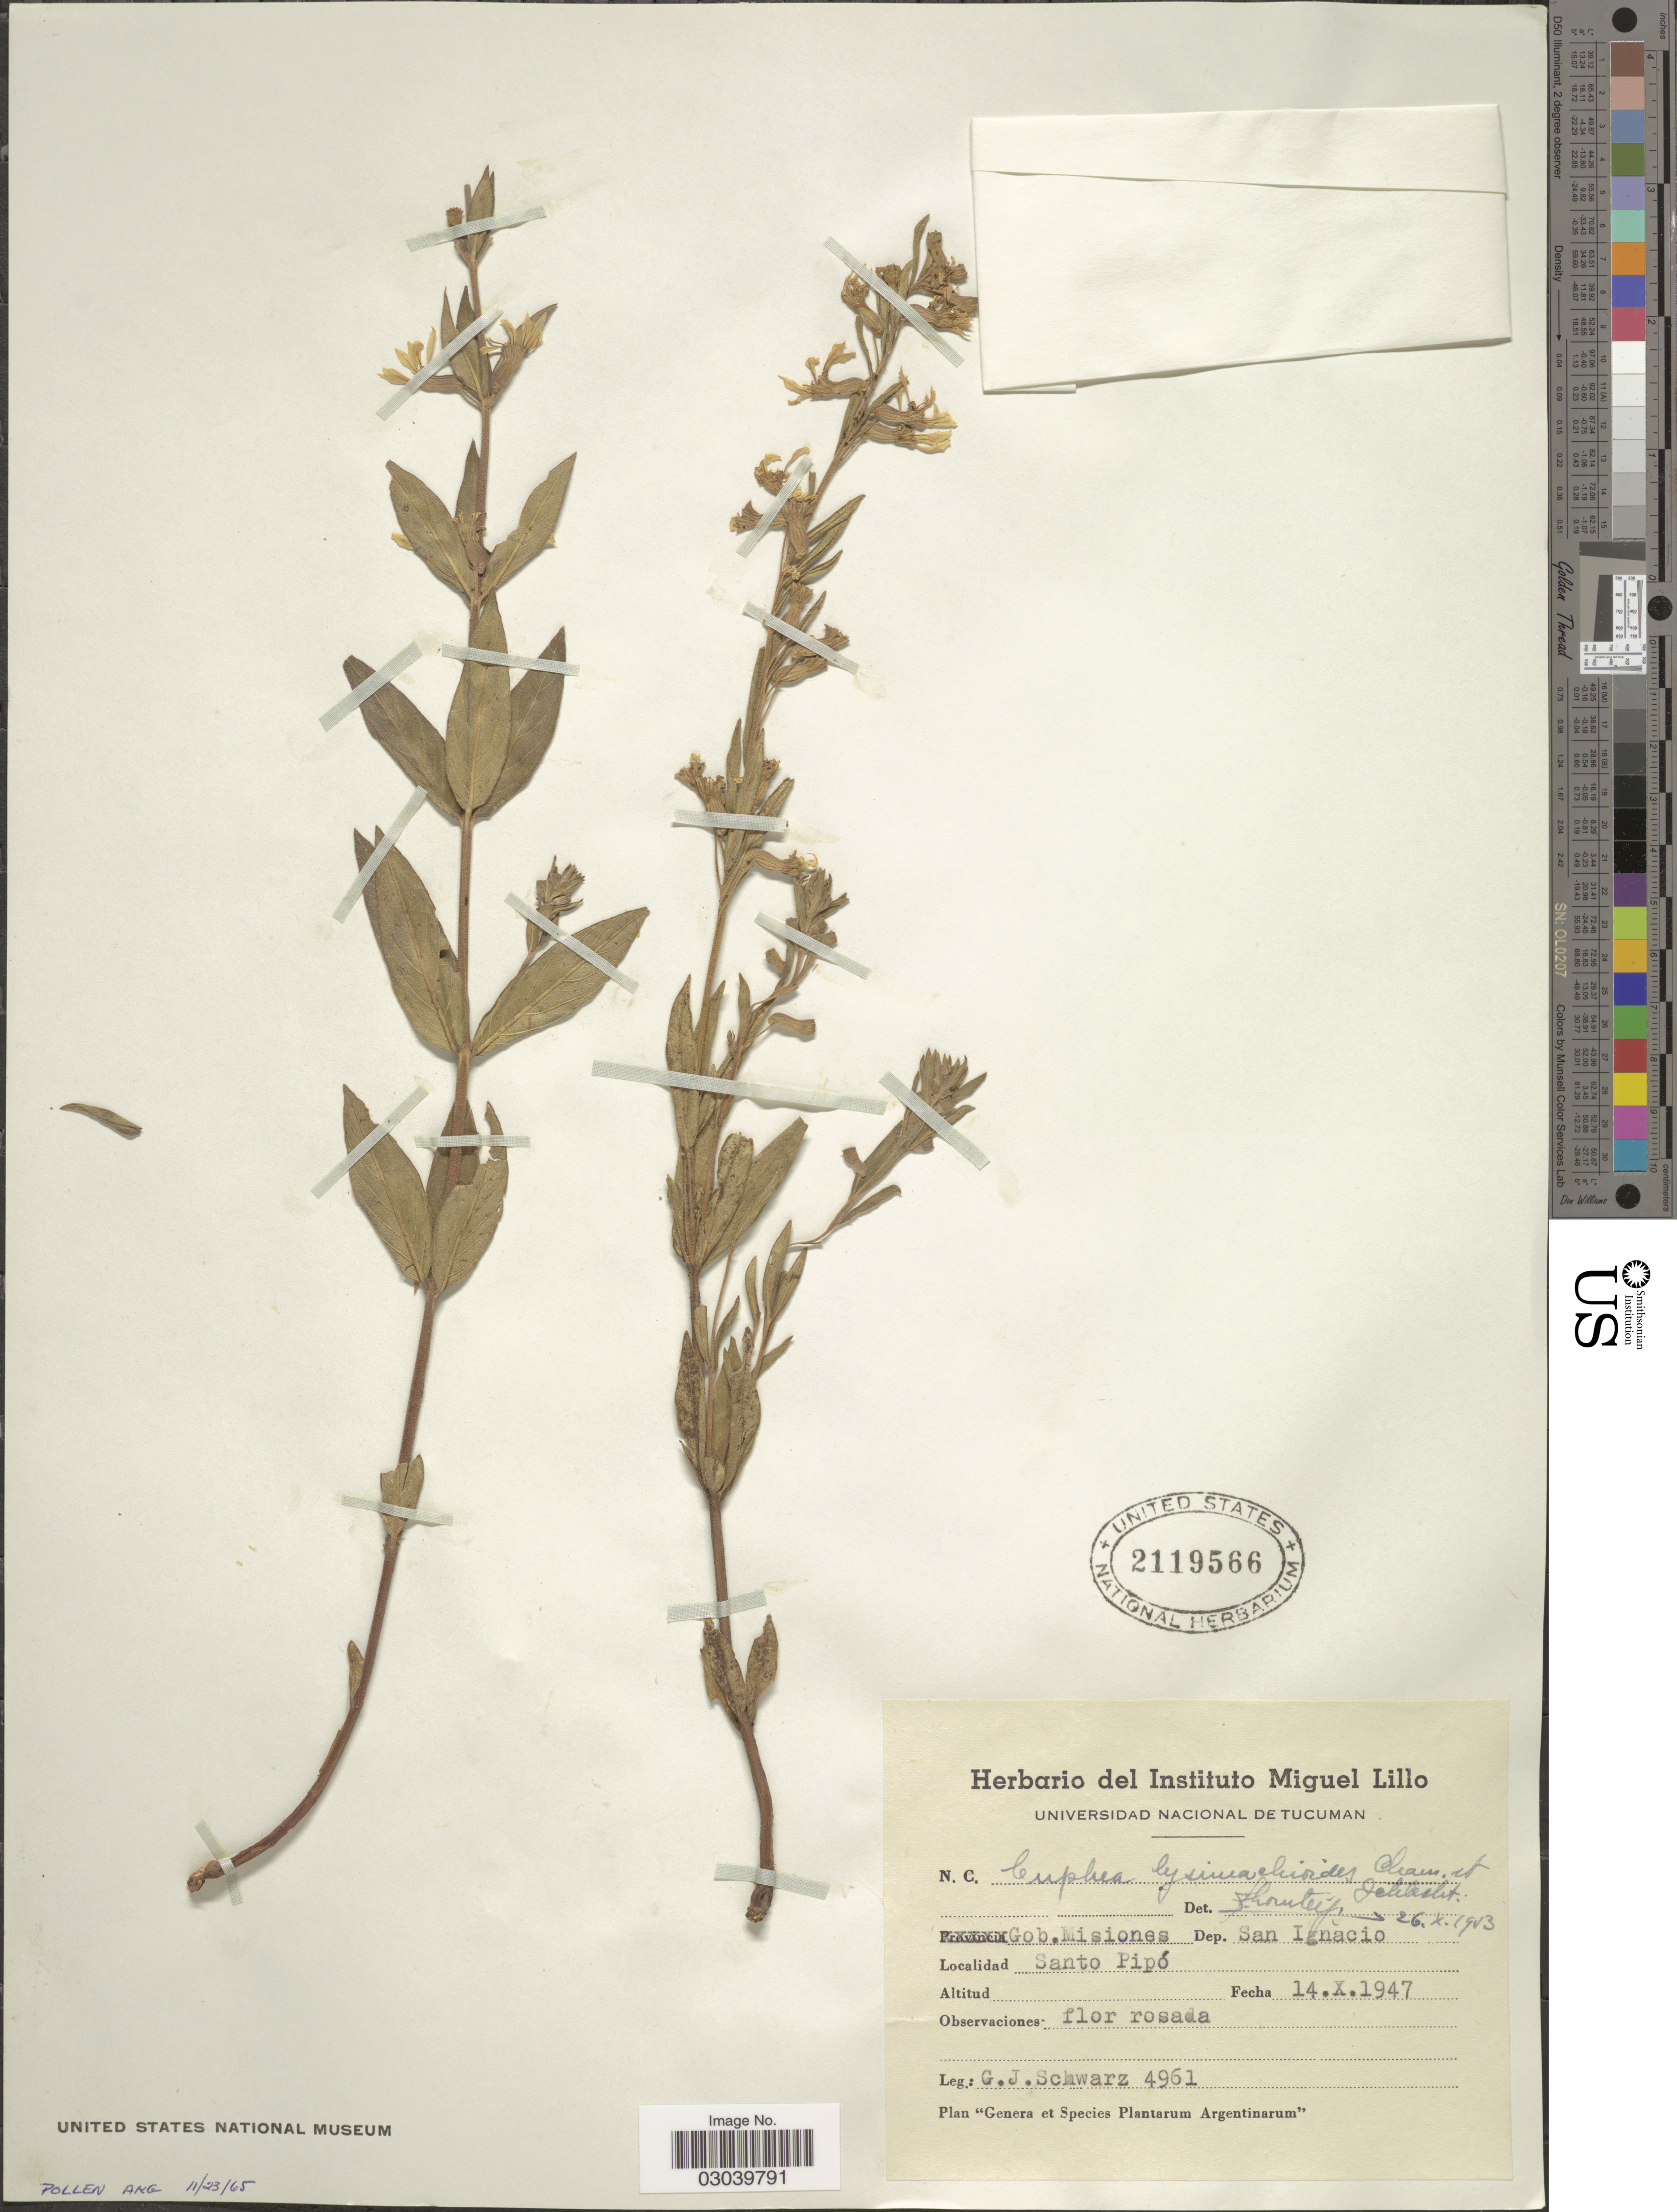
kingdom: Plantae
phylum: Tracheophyta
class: Magnoliopsida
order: Myrtales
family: Lythraceae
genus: Cuphea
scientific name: Cuphea lysimachioides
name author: Cham. & Schltdl.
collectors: G. J. Schwarz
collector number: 4961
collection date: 1947-10-14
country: Argentina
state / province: Misiones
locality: Gob. Misiones. Dep. San Ignacio. Santo Pipó.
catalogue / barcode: US 2119566